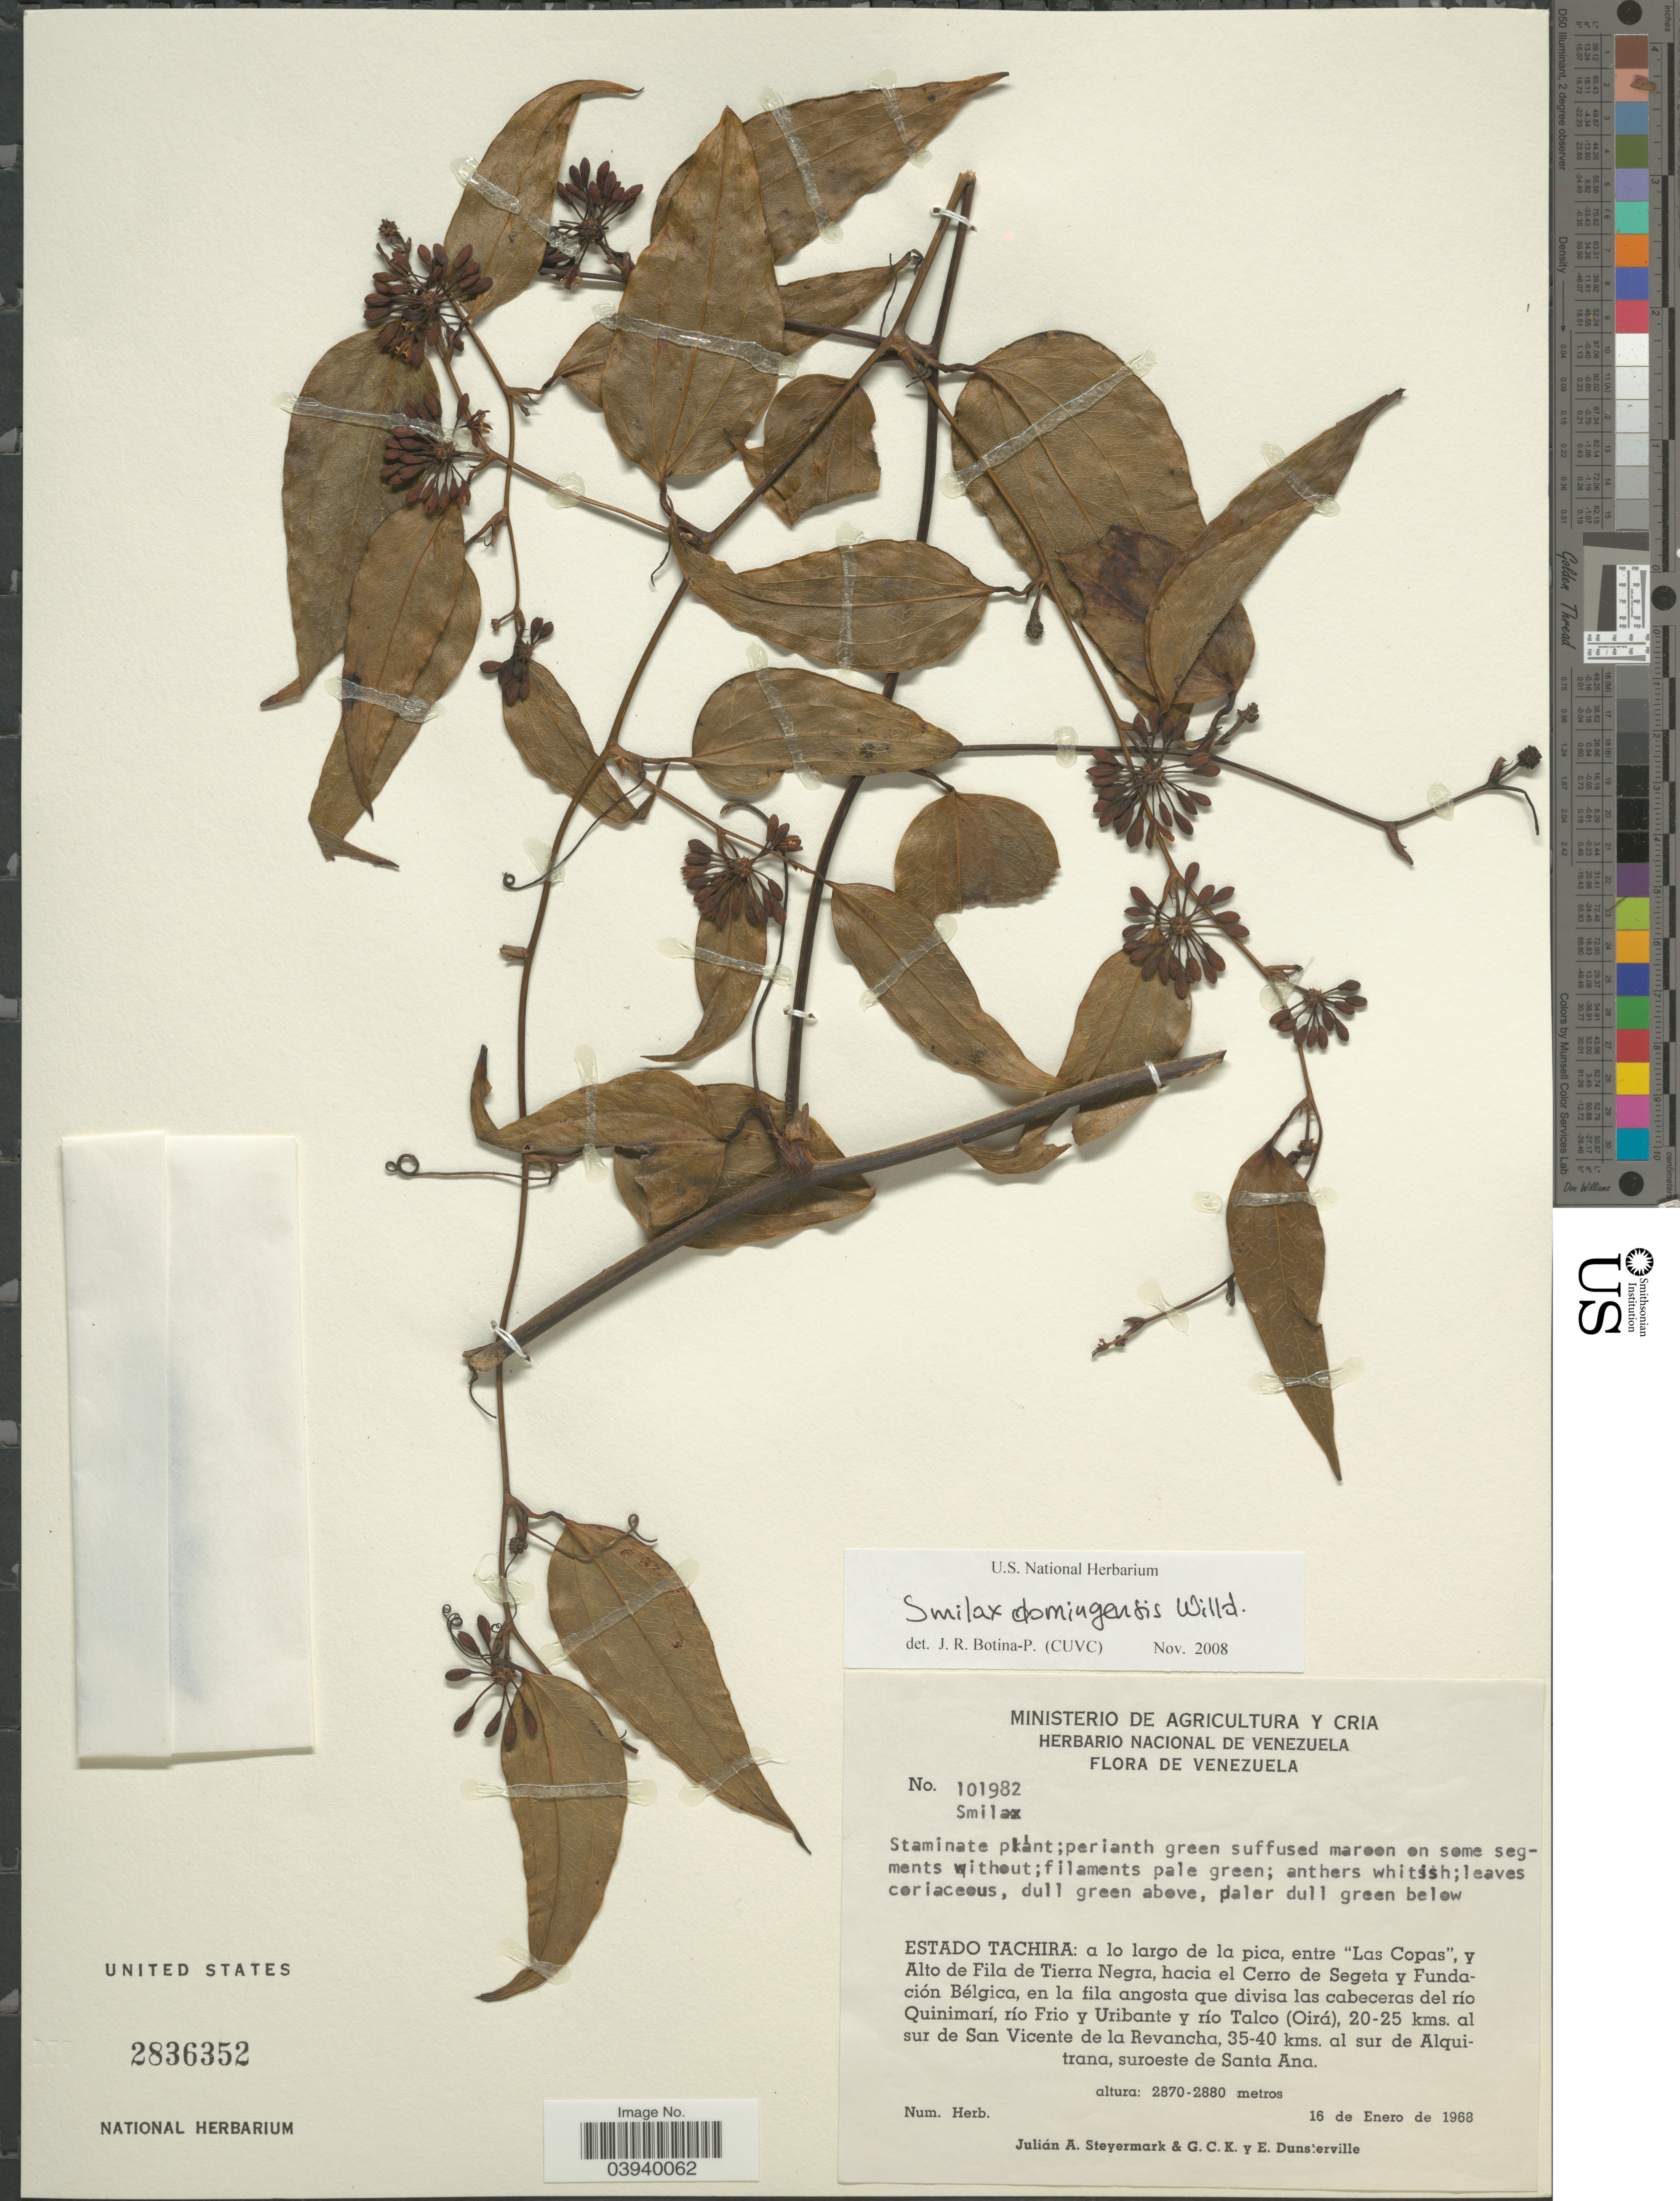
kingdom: Plantae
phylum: Tracheophyta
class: Liliopsida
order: Liliales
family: Smilacaceae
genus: Smilax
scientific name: Smilax domingensis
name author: Willd.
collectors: J. Steyermark, G. C. K. Dunsterville & E. Dunsterville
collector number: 101982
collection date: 1968-01-16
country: Venezuela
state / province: Tachira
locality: A lo largo de la pica, entre "Las Copas", y Alto de Fila de Tierra Negra, hacia el Cerro de Segeta y Fundación Bélgica, en la fila angosta que divisa las cabeceras del río Quinimarí, río Frio y Uribante y río Talco (Oirá), 20-25 kms. al sur de San Vicente de la Revancha, 35-40 kms. al sur de Alquitrana, suroeste de Santa Ana.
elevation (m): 2870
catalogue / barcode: US 2836352